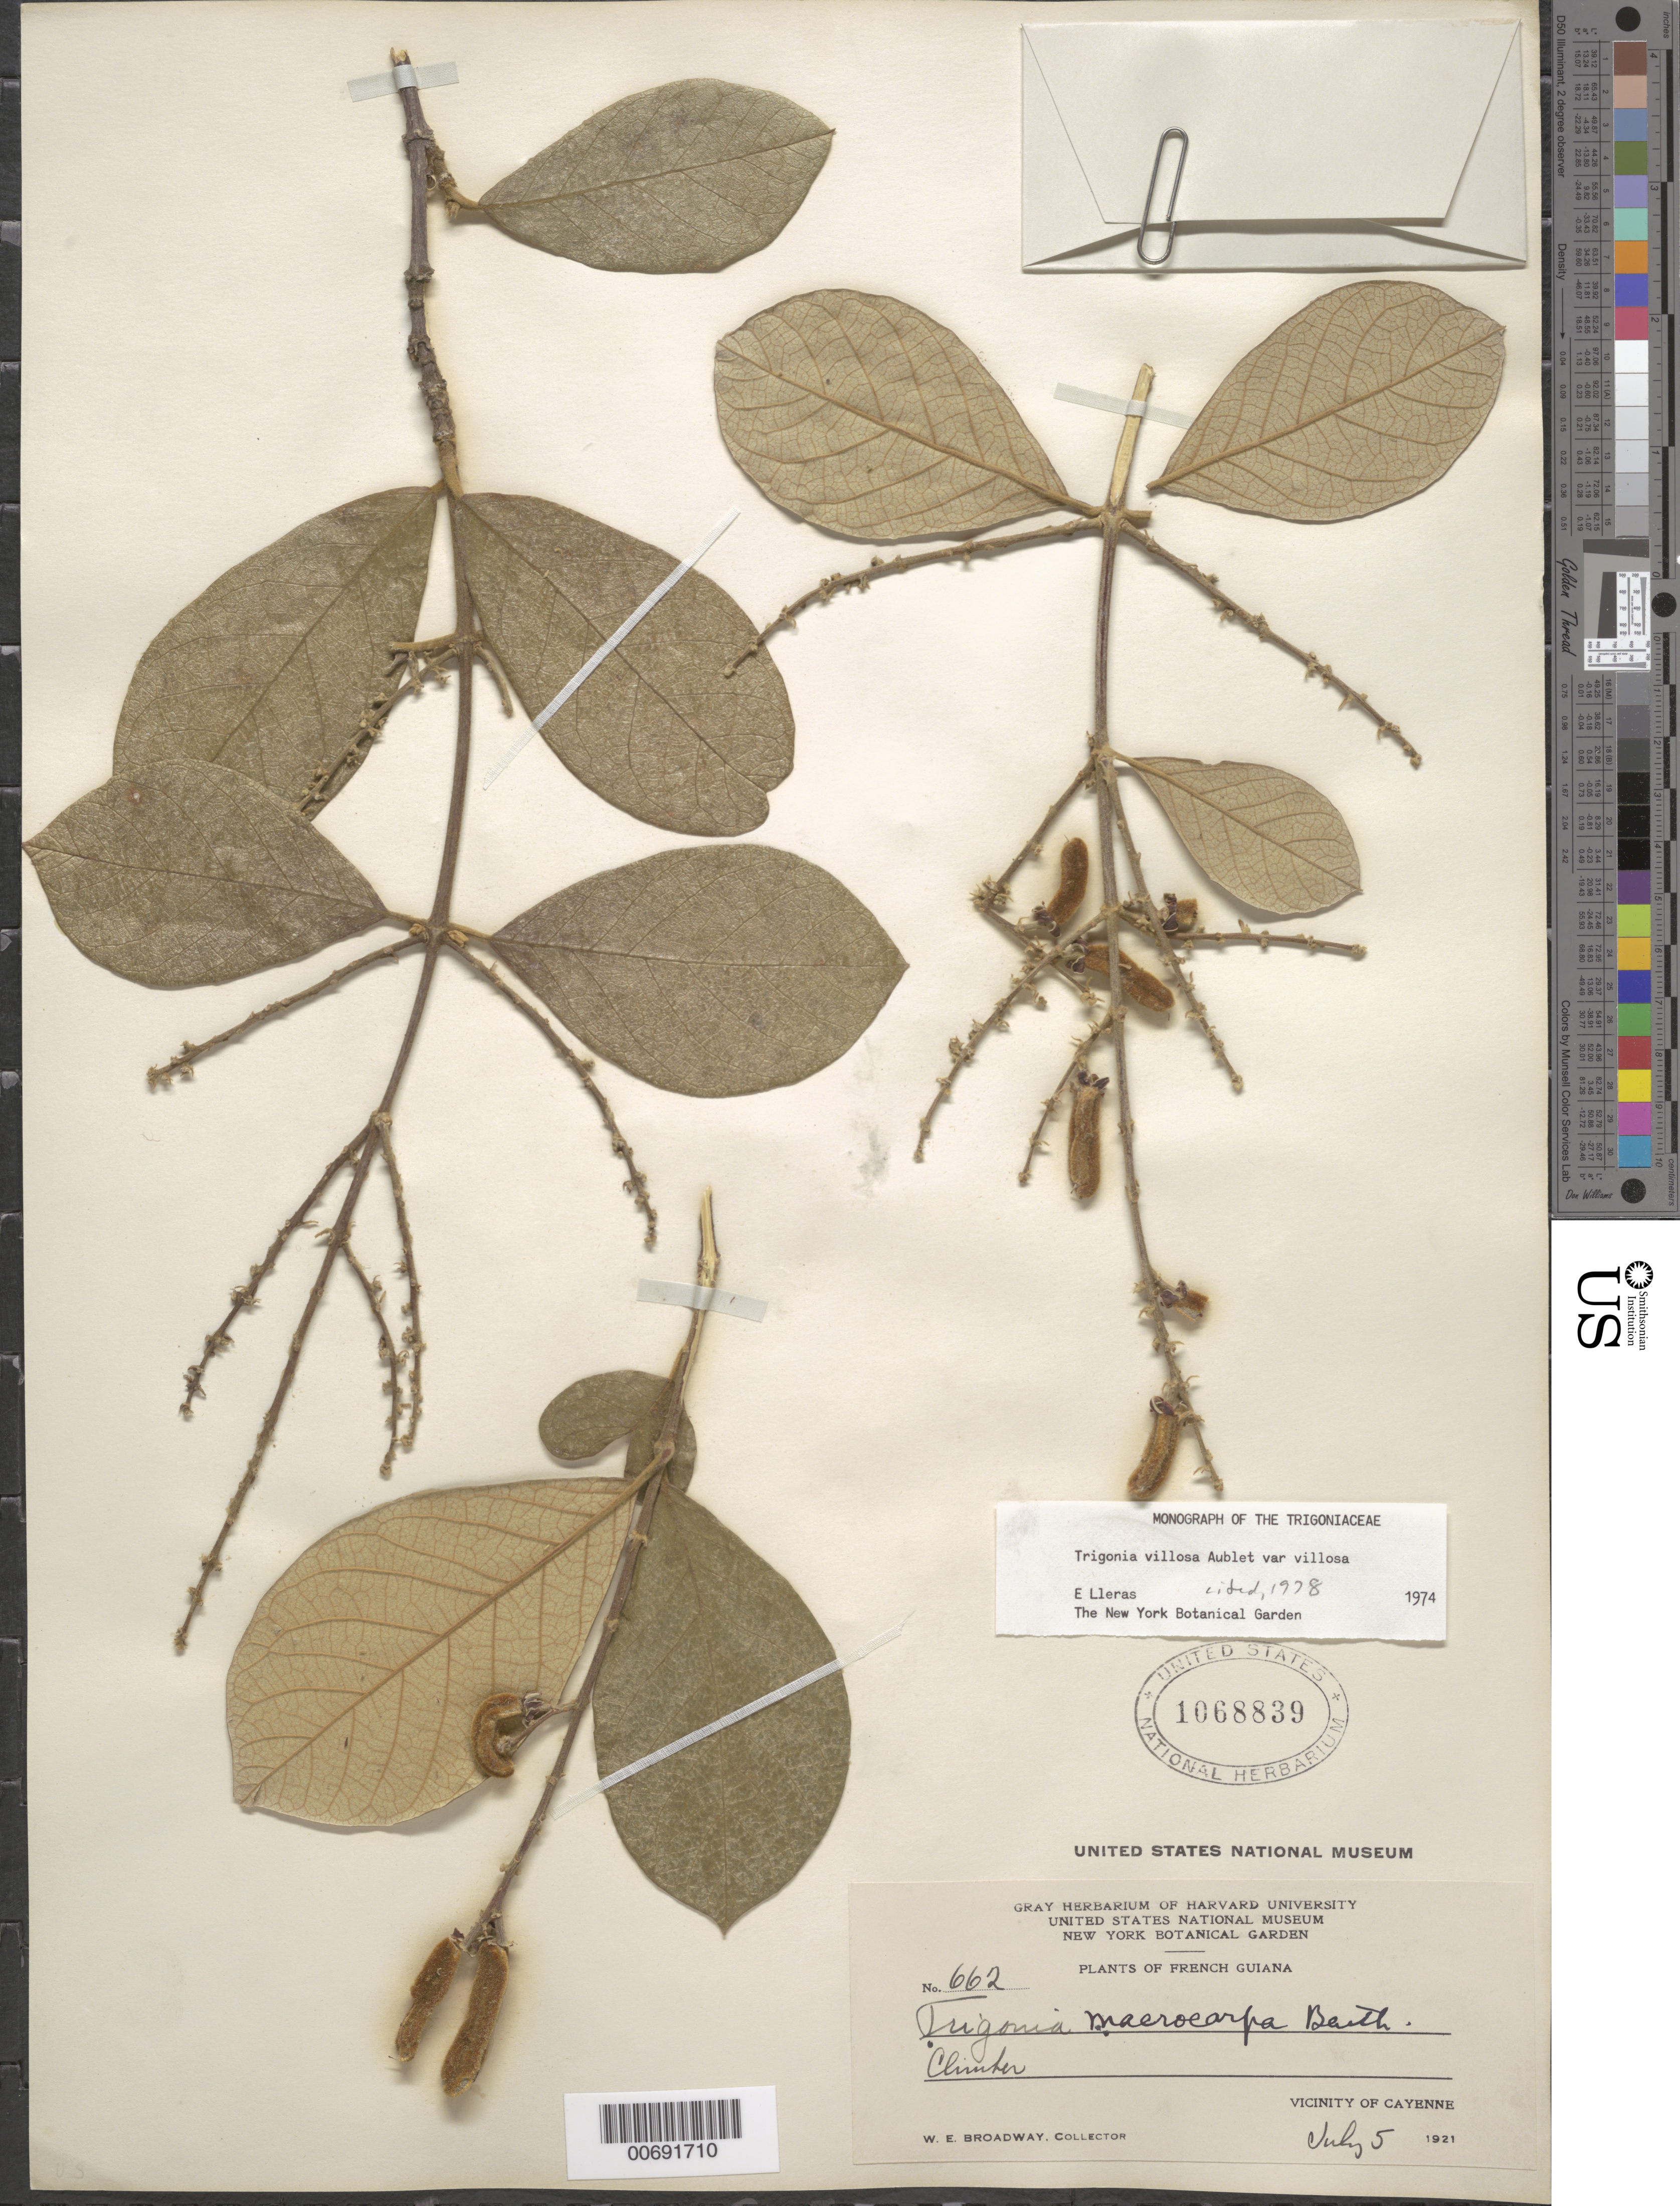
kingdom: Plantae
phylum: Tracheophyta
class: Magnoliopsida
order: Malpighiales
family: Trigoniaceae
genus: Trigonia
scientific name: Trigonia villosa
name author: Aubl.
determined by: Lleras, E.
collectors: W. E. Broadway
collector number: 662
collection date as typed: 5-Jul-21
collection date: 1921-07-05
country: French Guiana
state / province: Cayenne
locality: Cayenne, vic.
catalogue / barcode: US 1068839